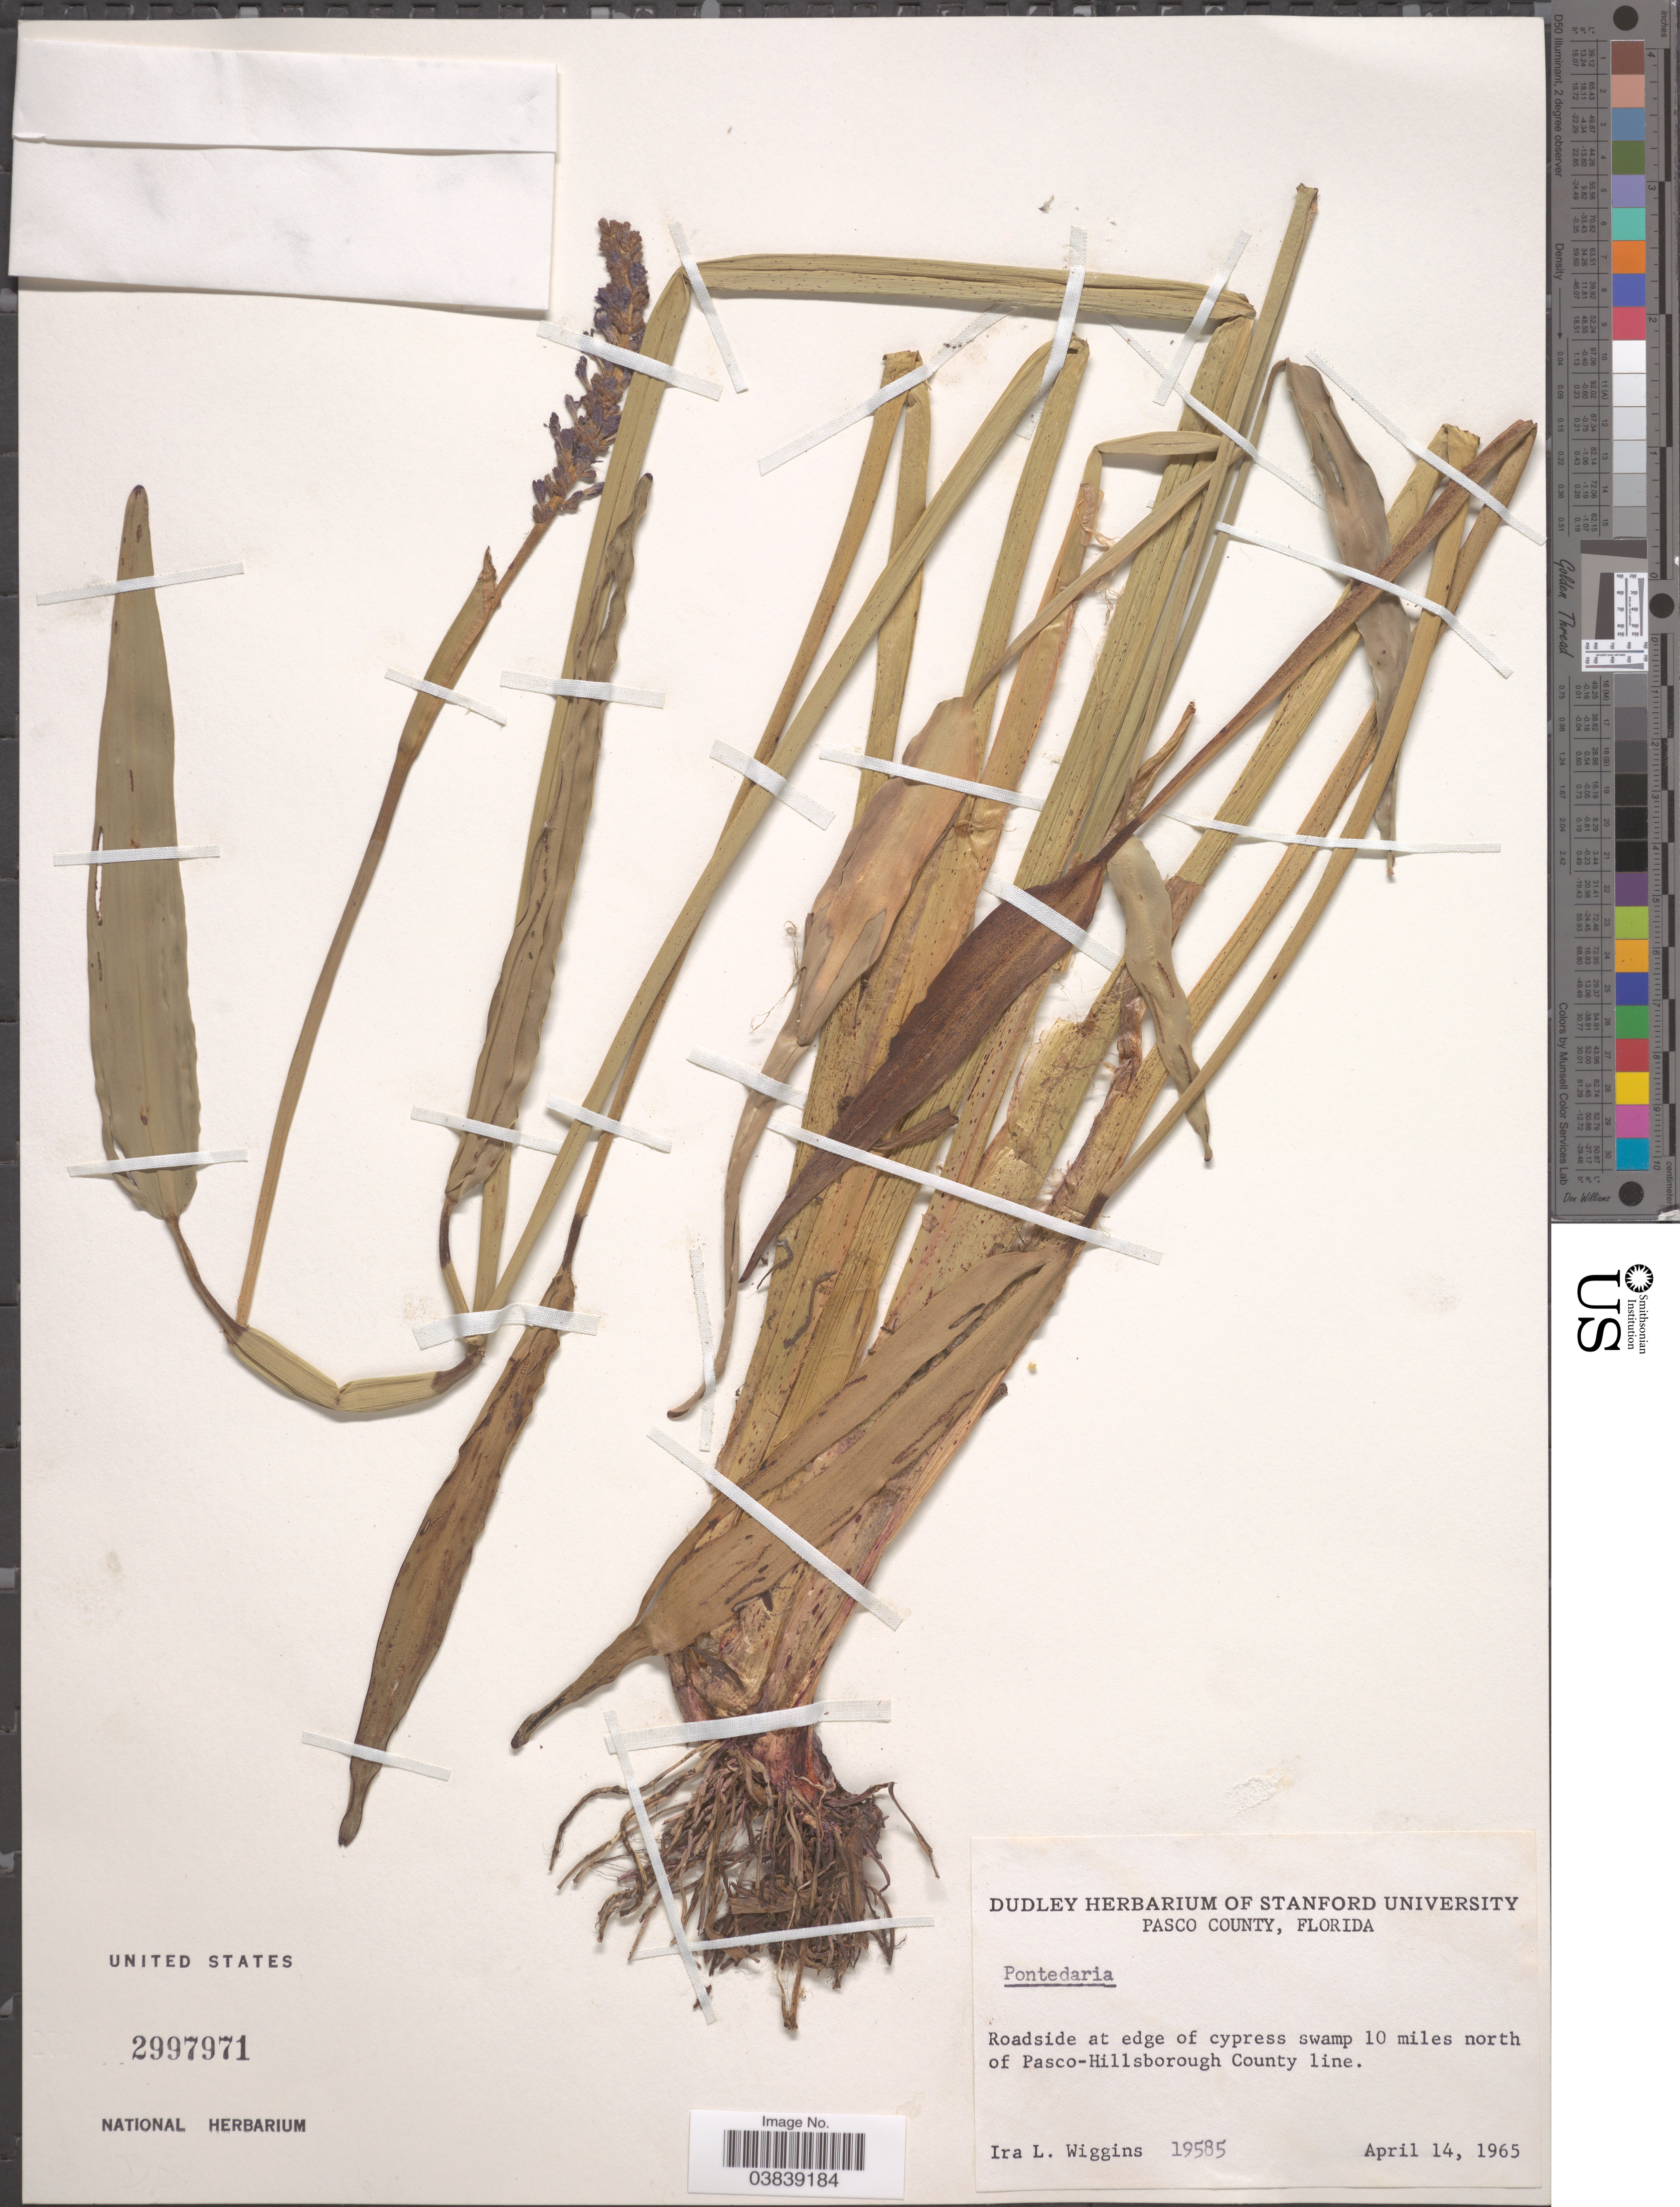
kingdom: Plantae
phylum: Tracheophyta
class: Liliopsida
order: Commelinales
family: Pontederiaceae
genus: Pontederia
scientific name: Pontederia lanceolata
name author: Nutt.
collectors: I. L. Wiggins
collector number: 19585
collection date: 1965-04-14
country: United States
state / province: Florida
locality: Pasco County. Roadside at edge of cypress swamp 10 miles north of Pasco-Hillsborough County line.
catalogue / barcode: US 2997971